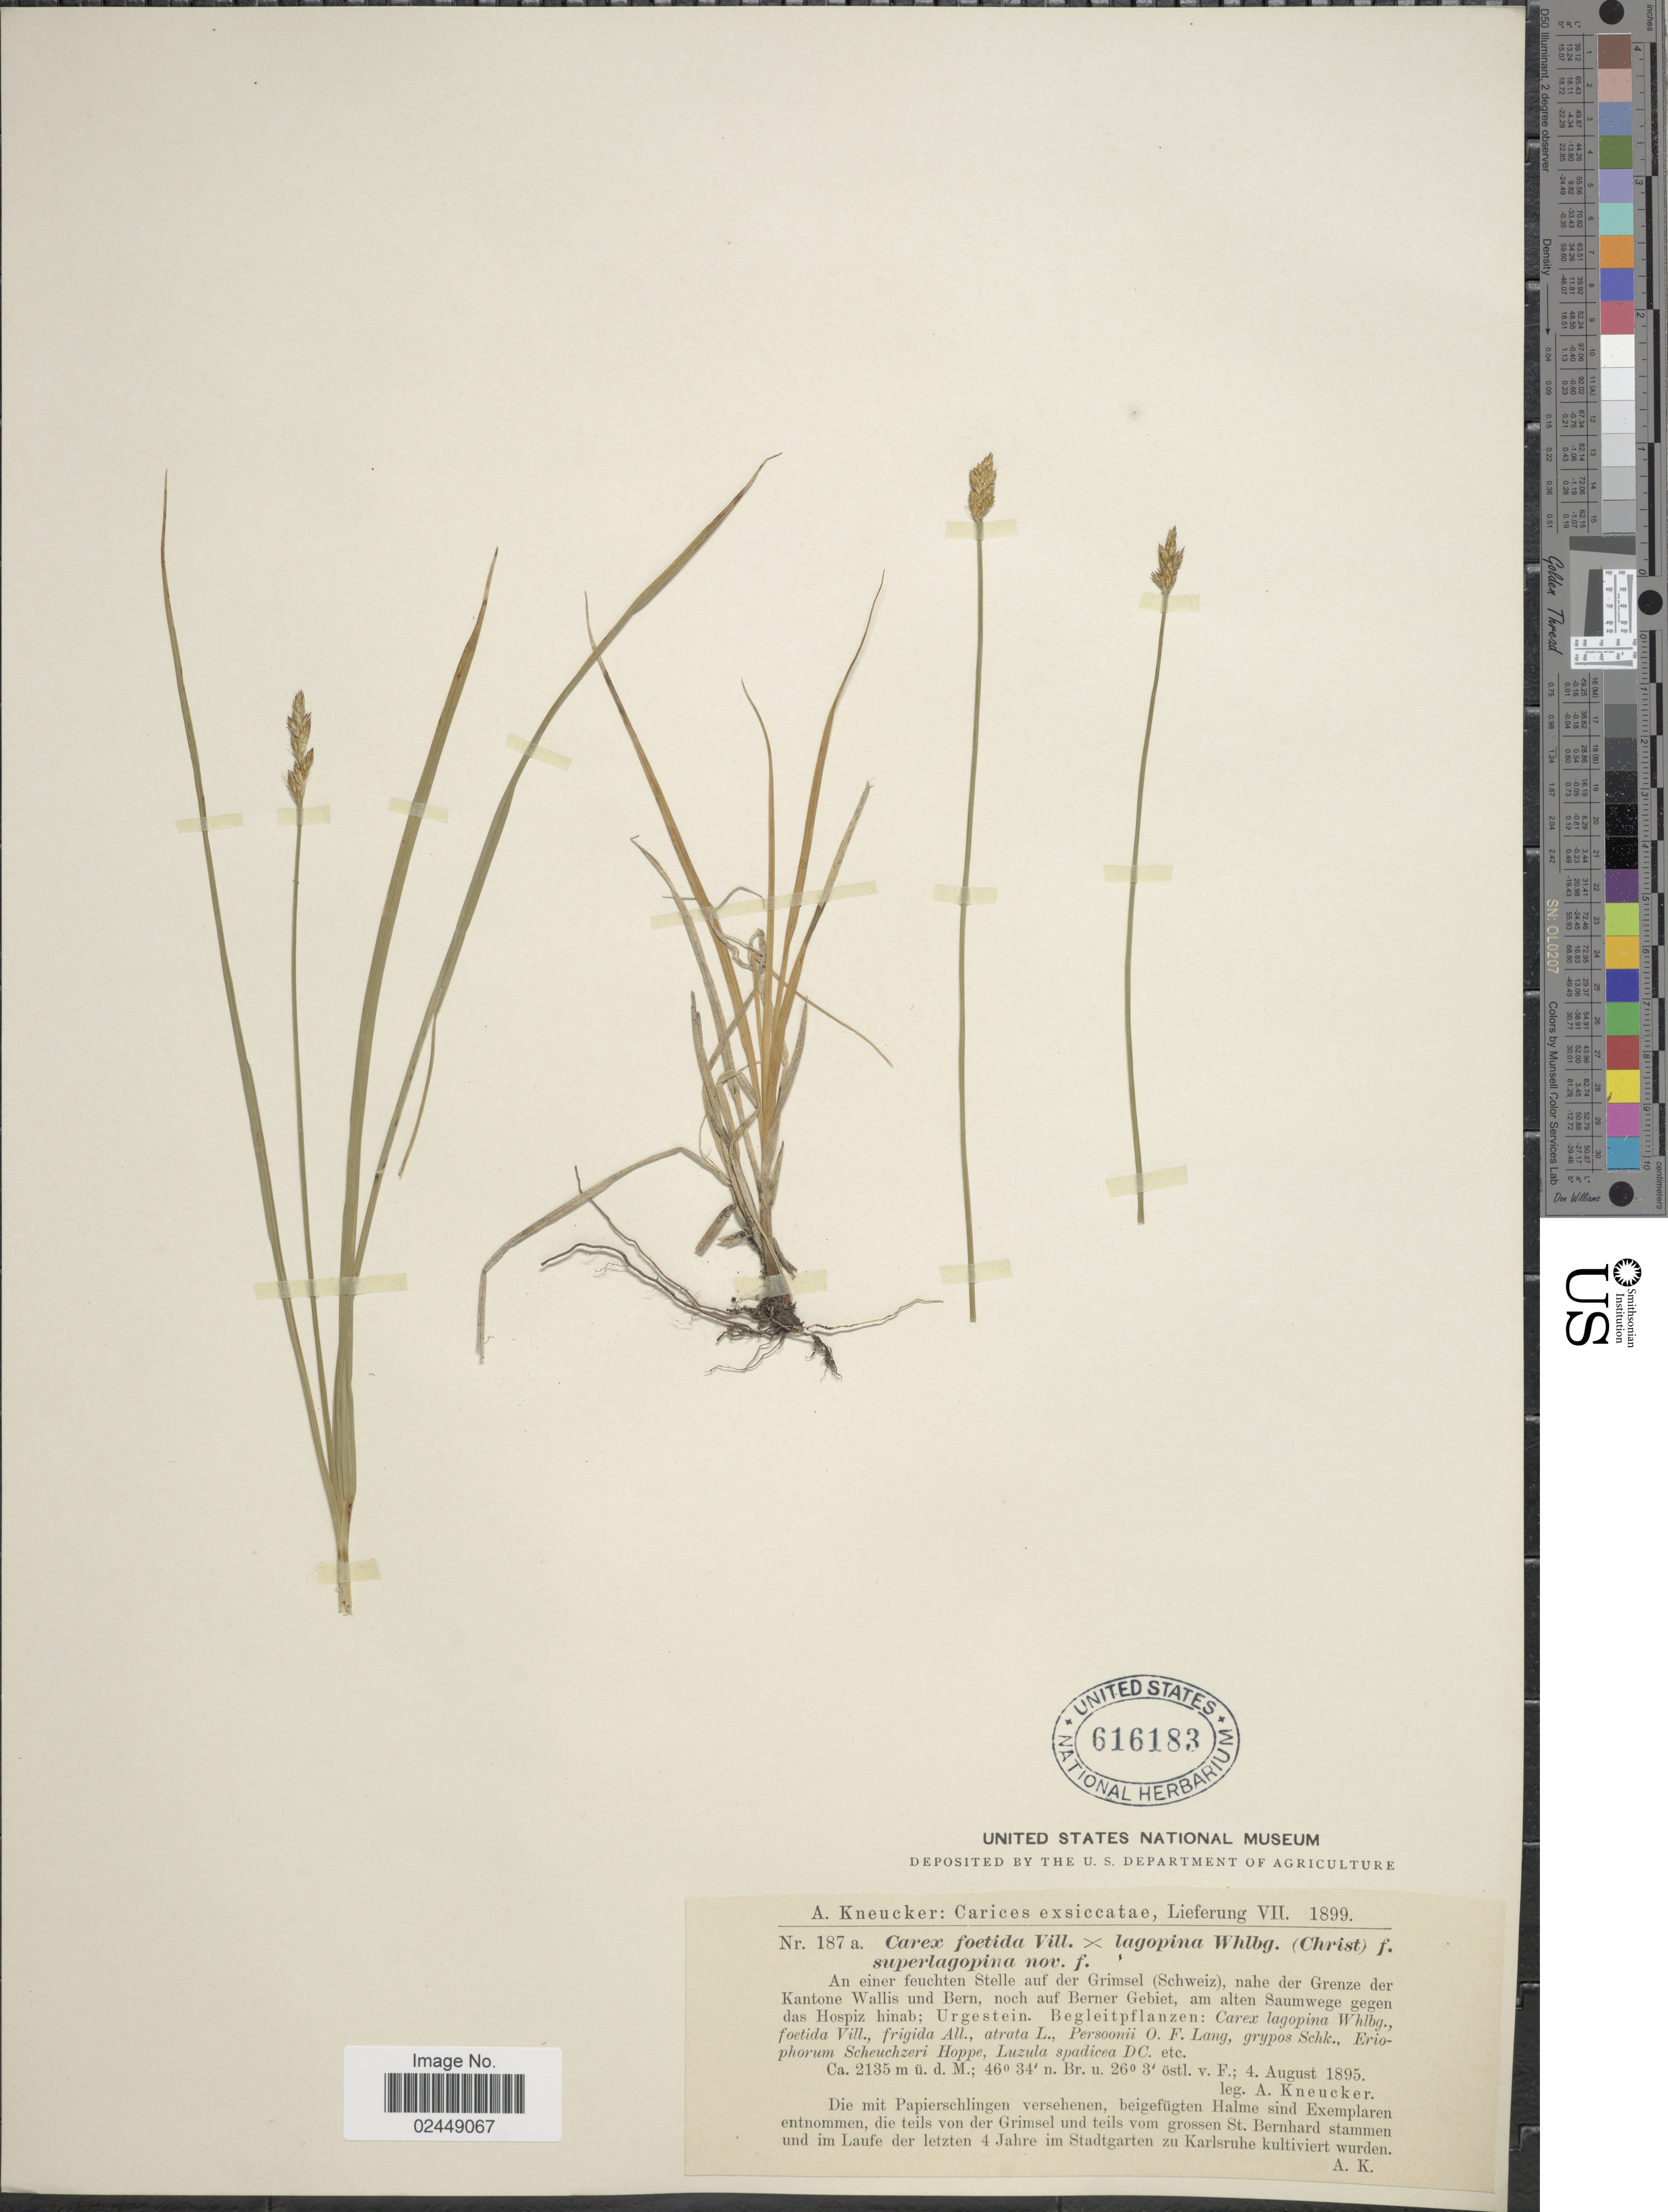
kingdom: Plantae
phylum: Tracheophyta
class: Liliopsida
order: Poales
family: Cyperaceae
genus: Carex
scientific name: Carex foetida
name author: All.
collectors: A. Kneucker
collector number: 187a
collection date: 1895-08-04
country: Switzerland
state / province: Valais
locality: An einer feuchten Stelle auf der Grimsel (Schweiz), nahe der Grenze der Kantone Wallis und Bern, noch auf berner Gebiet, am alten Saumwege gegen das Hospiz hinab; Urgestein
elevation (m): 2135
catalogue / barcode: US 616183